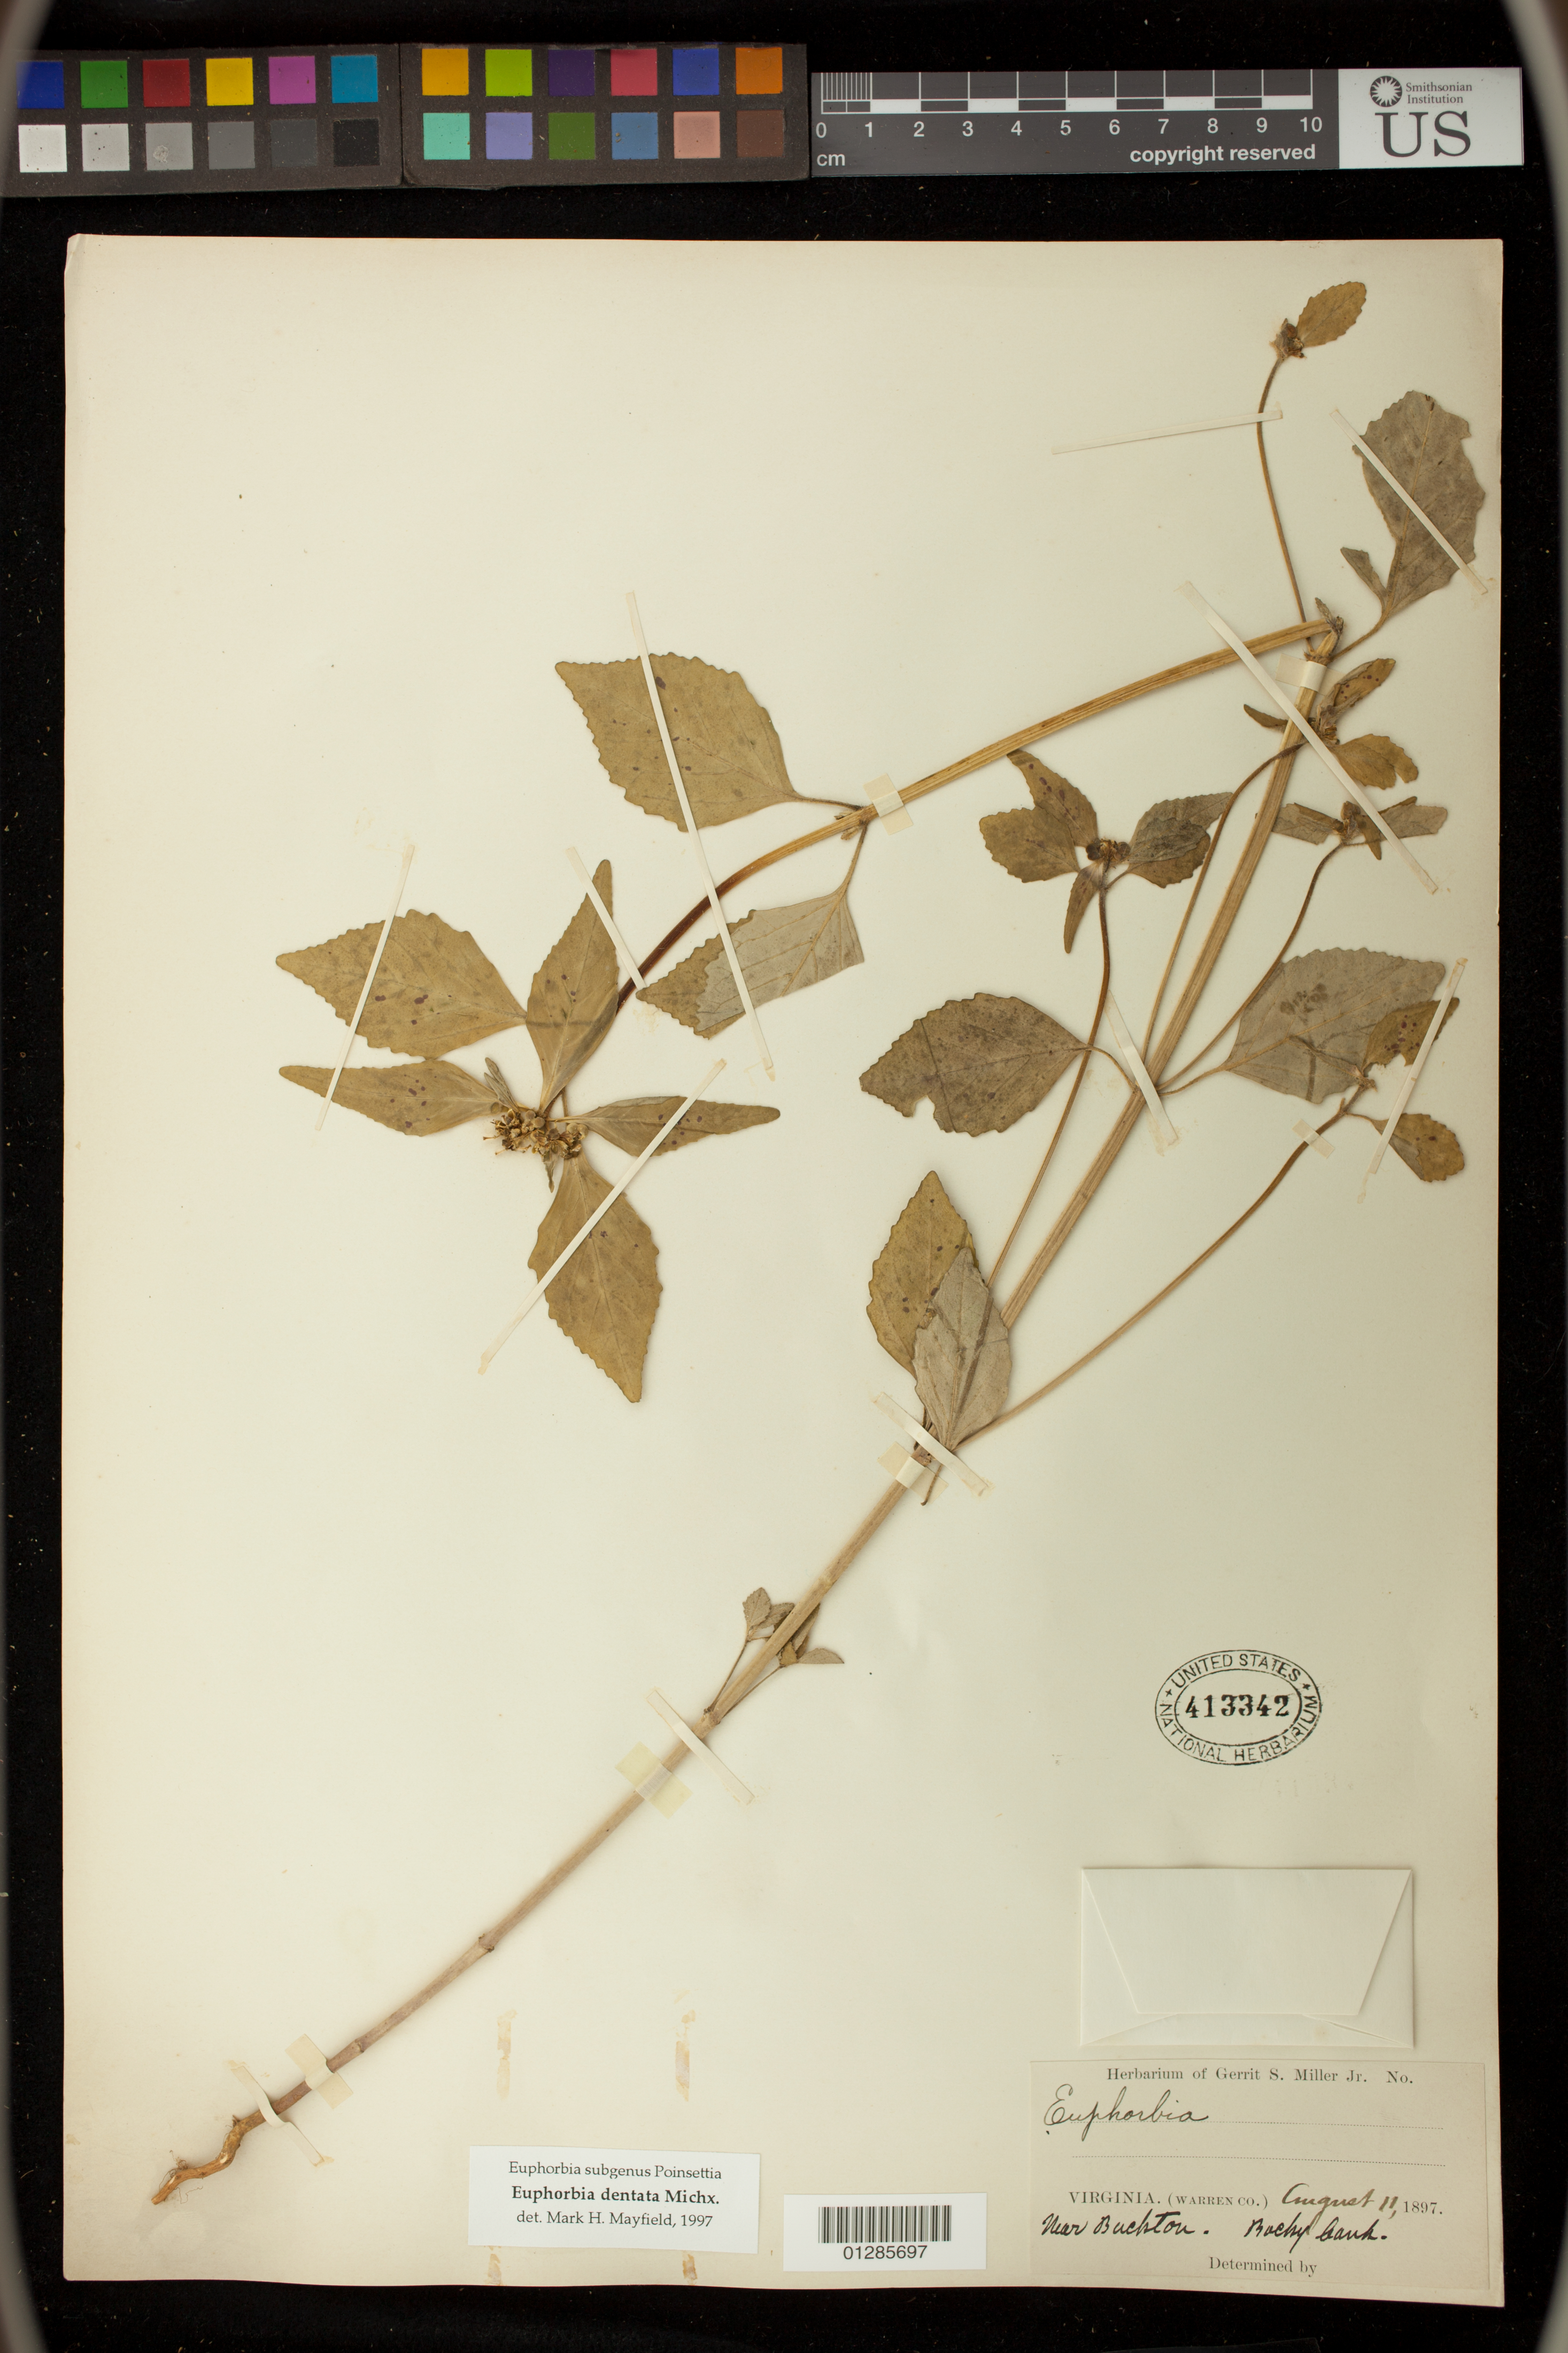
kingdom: Plantae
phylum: Tracheophyta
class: Magnoliopsida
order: Malpighiales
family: Euphorbiaceae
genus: Euphorbia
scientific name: Euphorbia dentata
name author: Michx.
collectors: ex. Herb. Gerrit S. Miller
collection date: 1897-08-11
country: United States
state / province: Virginia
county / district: Warren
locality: Near Buchton.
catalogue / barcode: US 413342